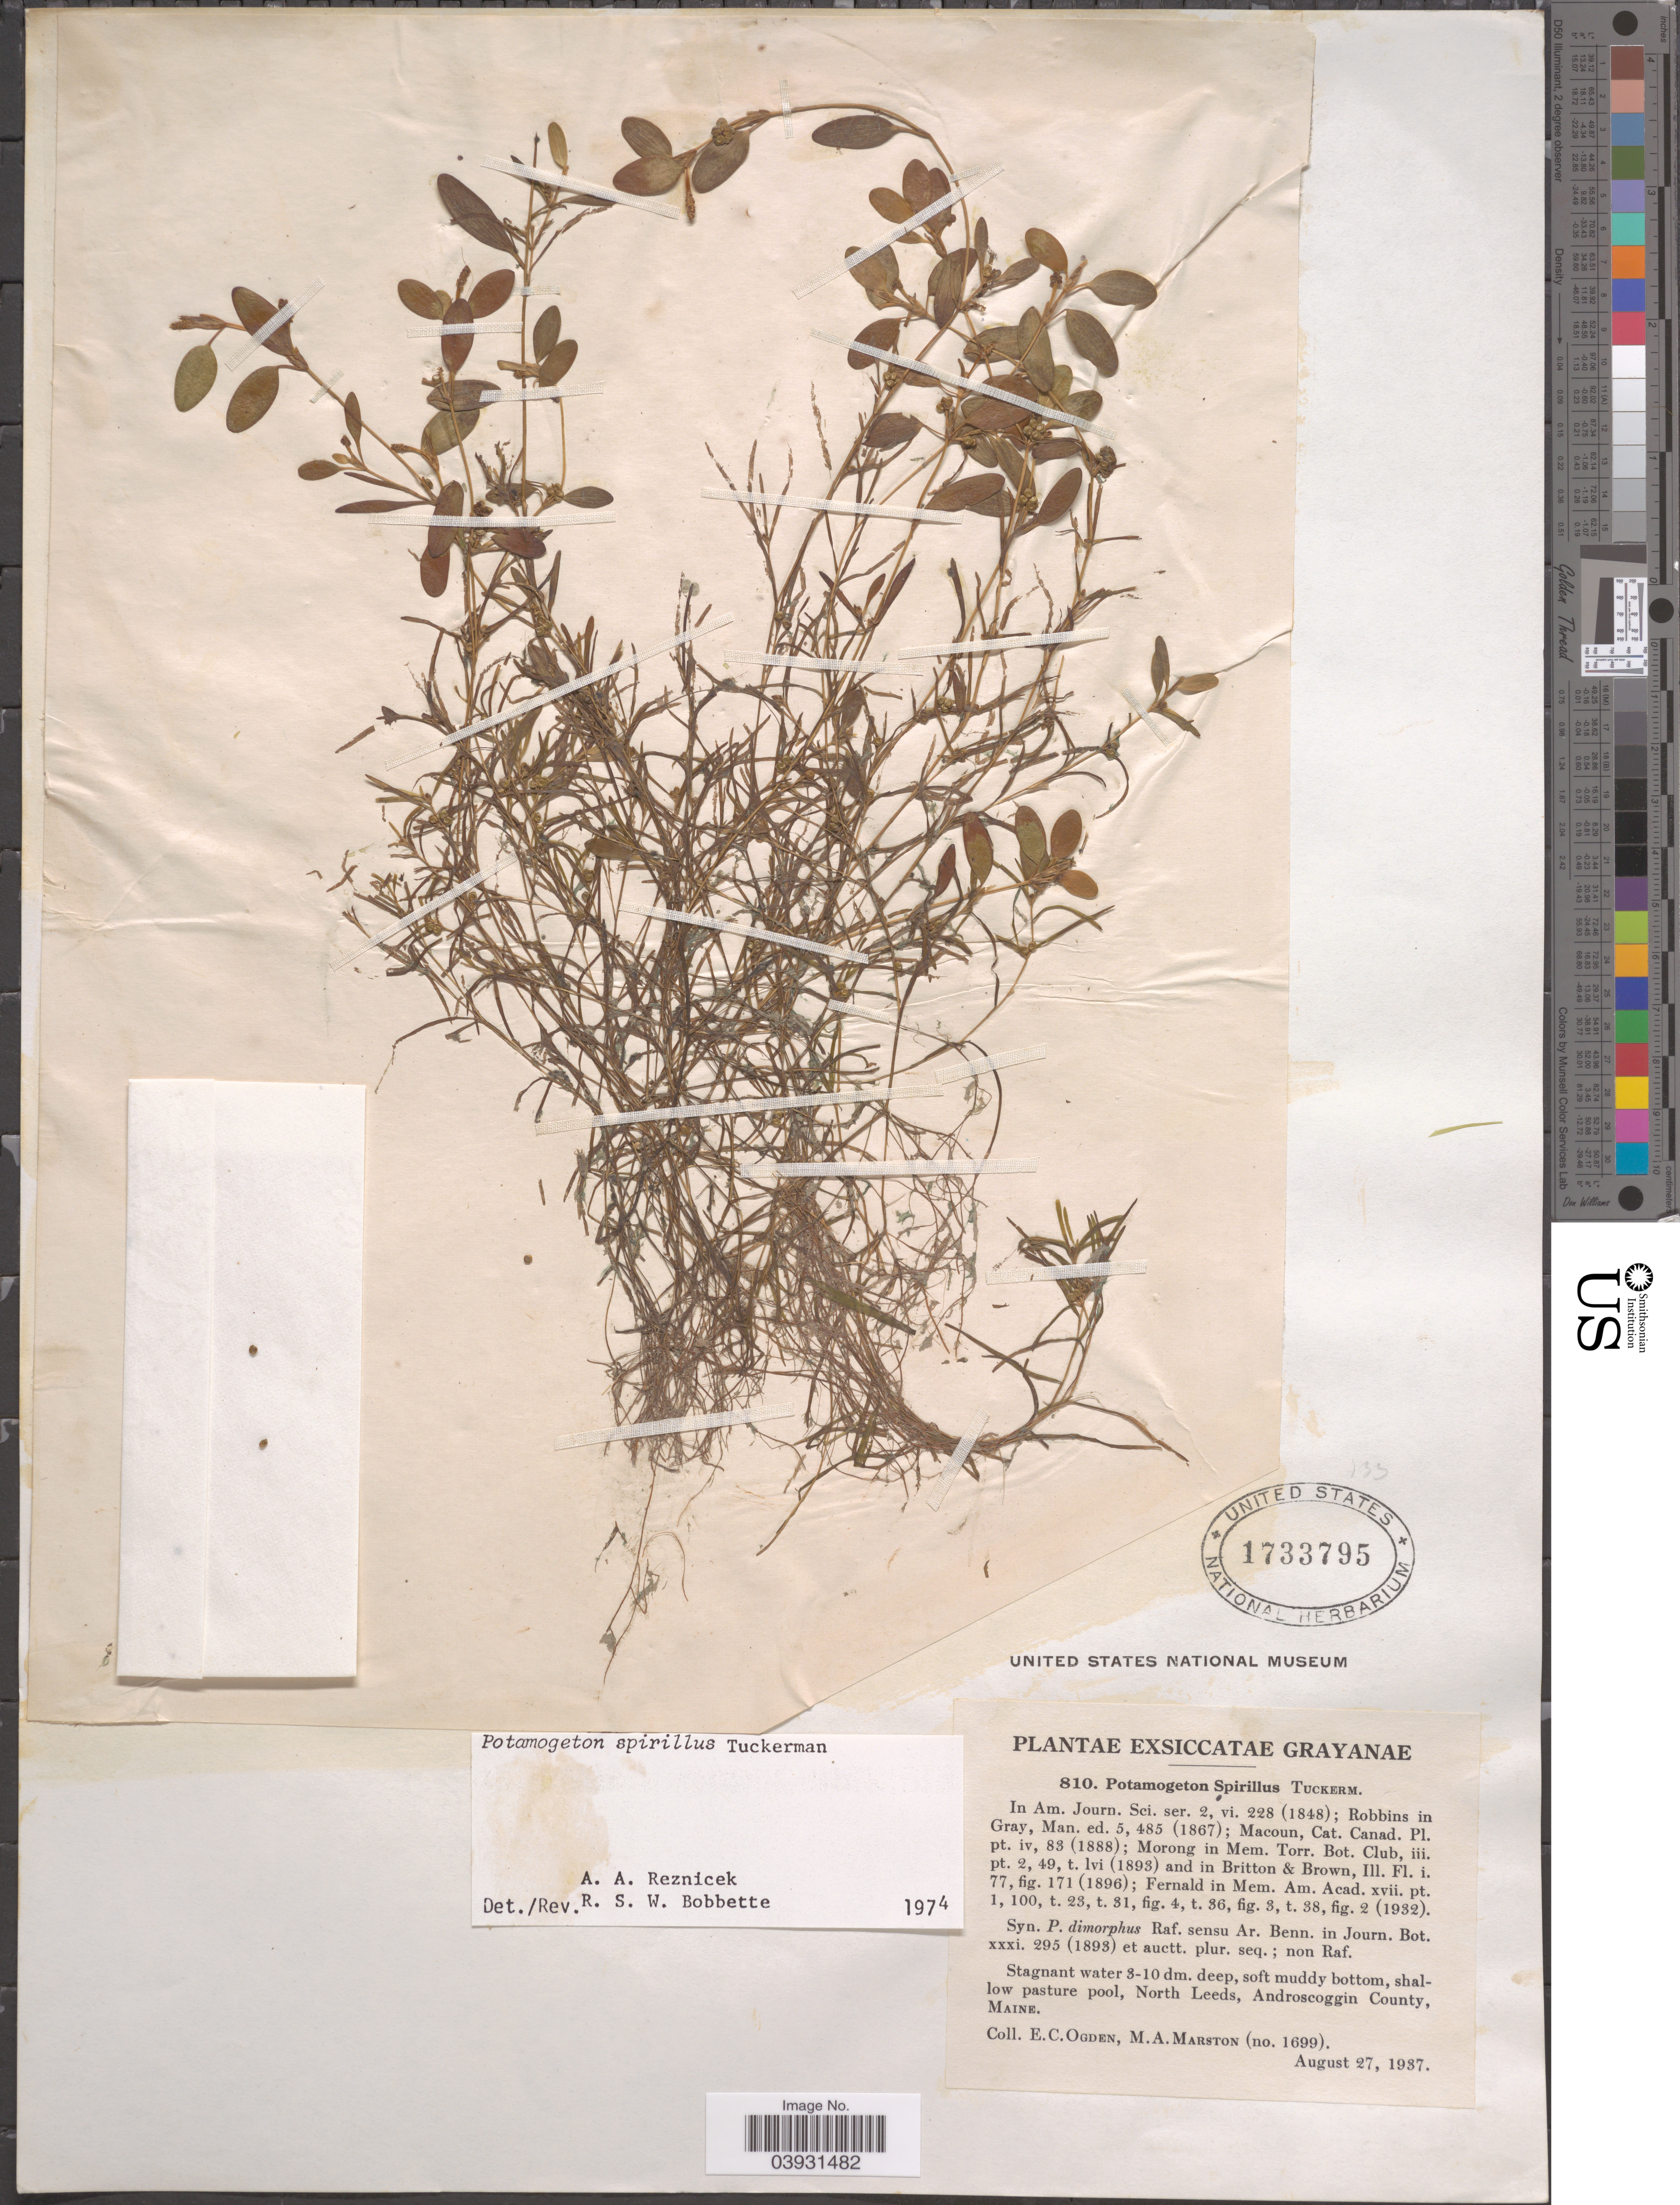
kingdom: Plantae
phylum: Tracheophyta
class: Liliopsida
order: Alismatales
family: Potamogetonaceae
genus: Potamogeton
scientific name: Potamogeton spirillus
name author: Tuck.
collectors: E. Ogden & M. Marston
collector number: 1699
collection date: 1937-08-27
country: United States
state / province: Maine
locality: North Leeds, Androscoggin County.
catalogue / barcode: US 1733795